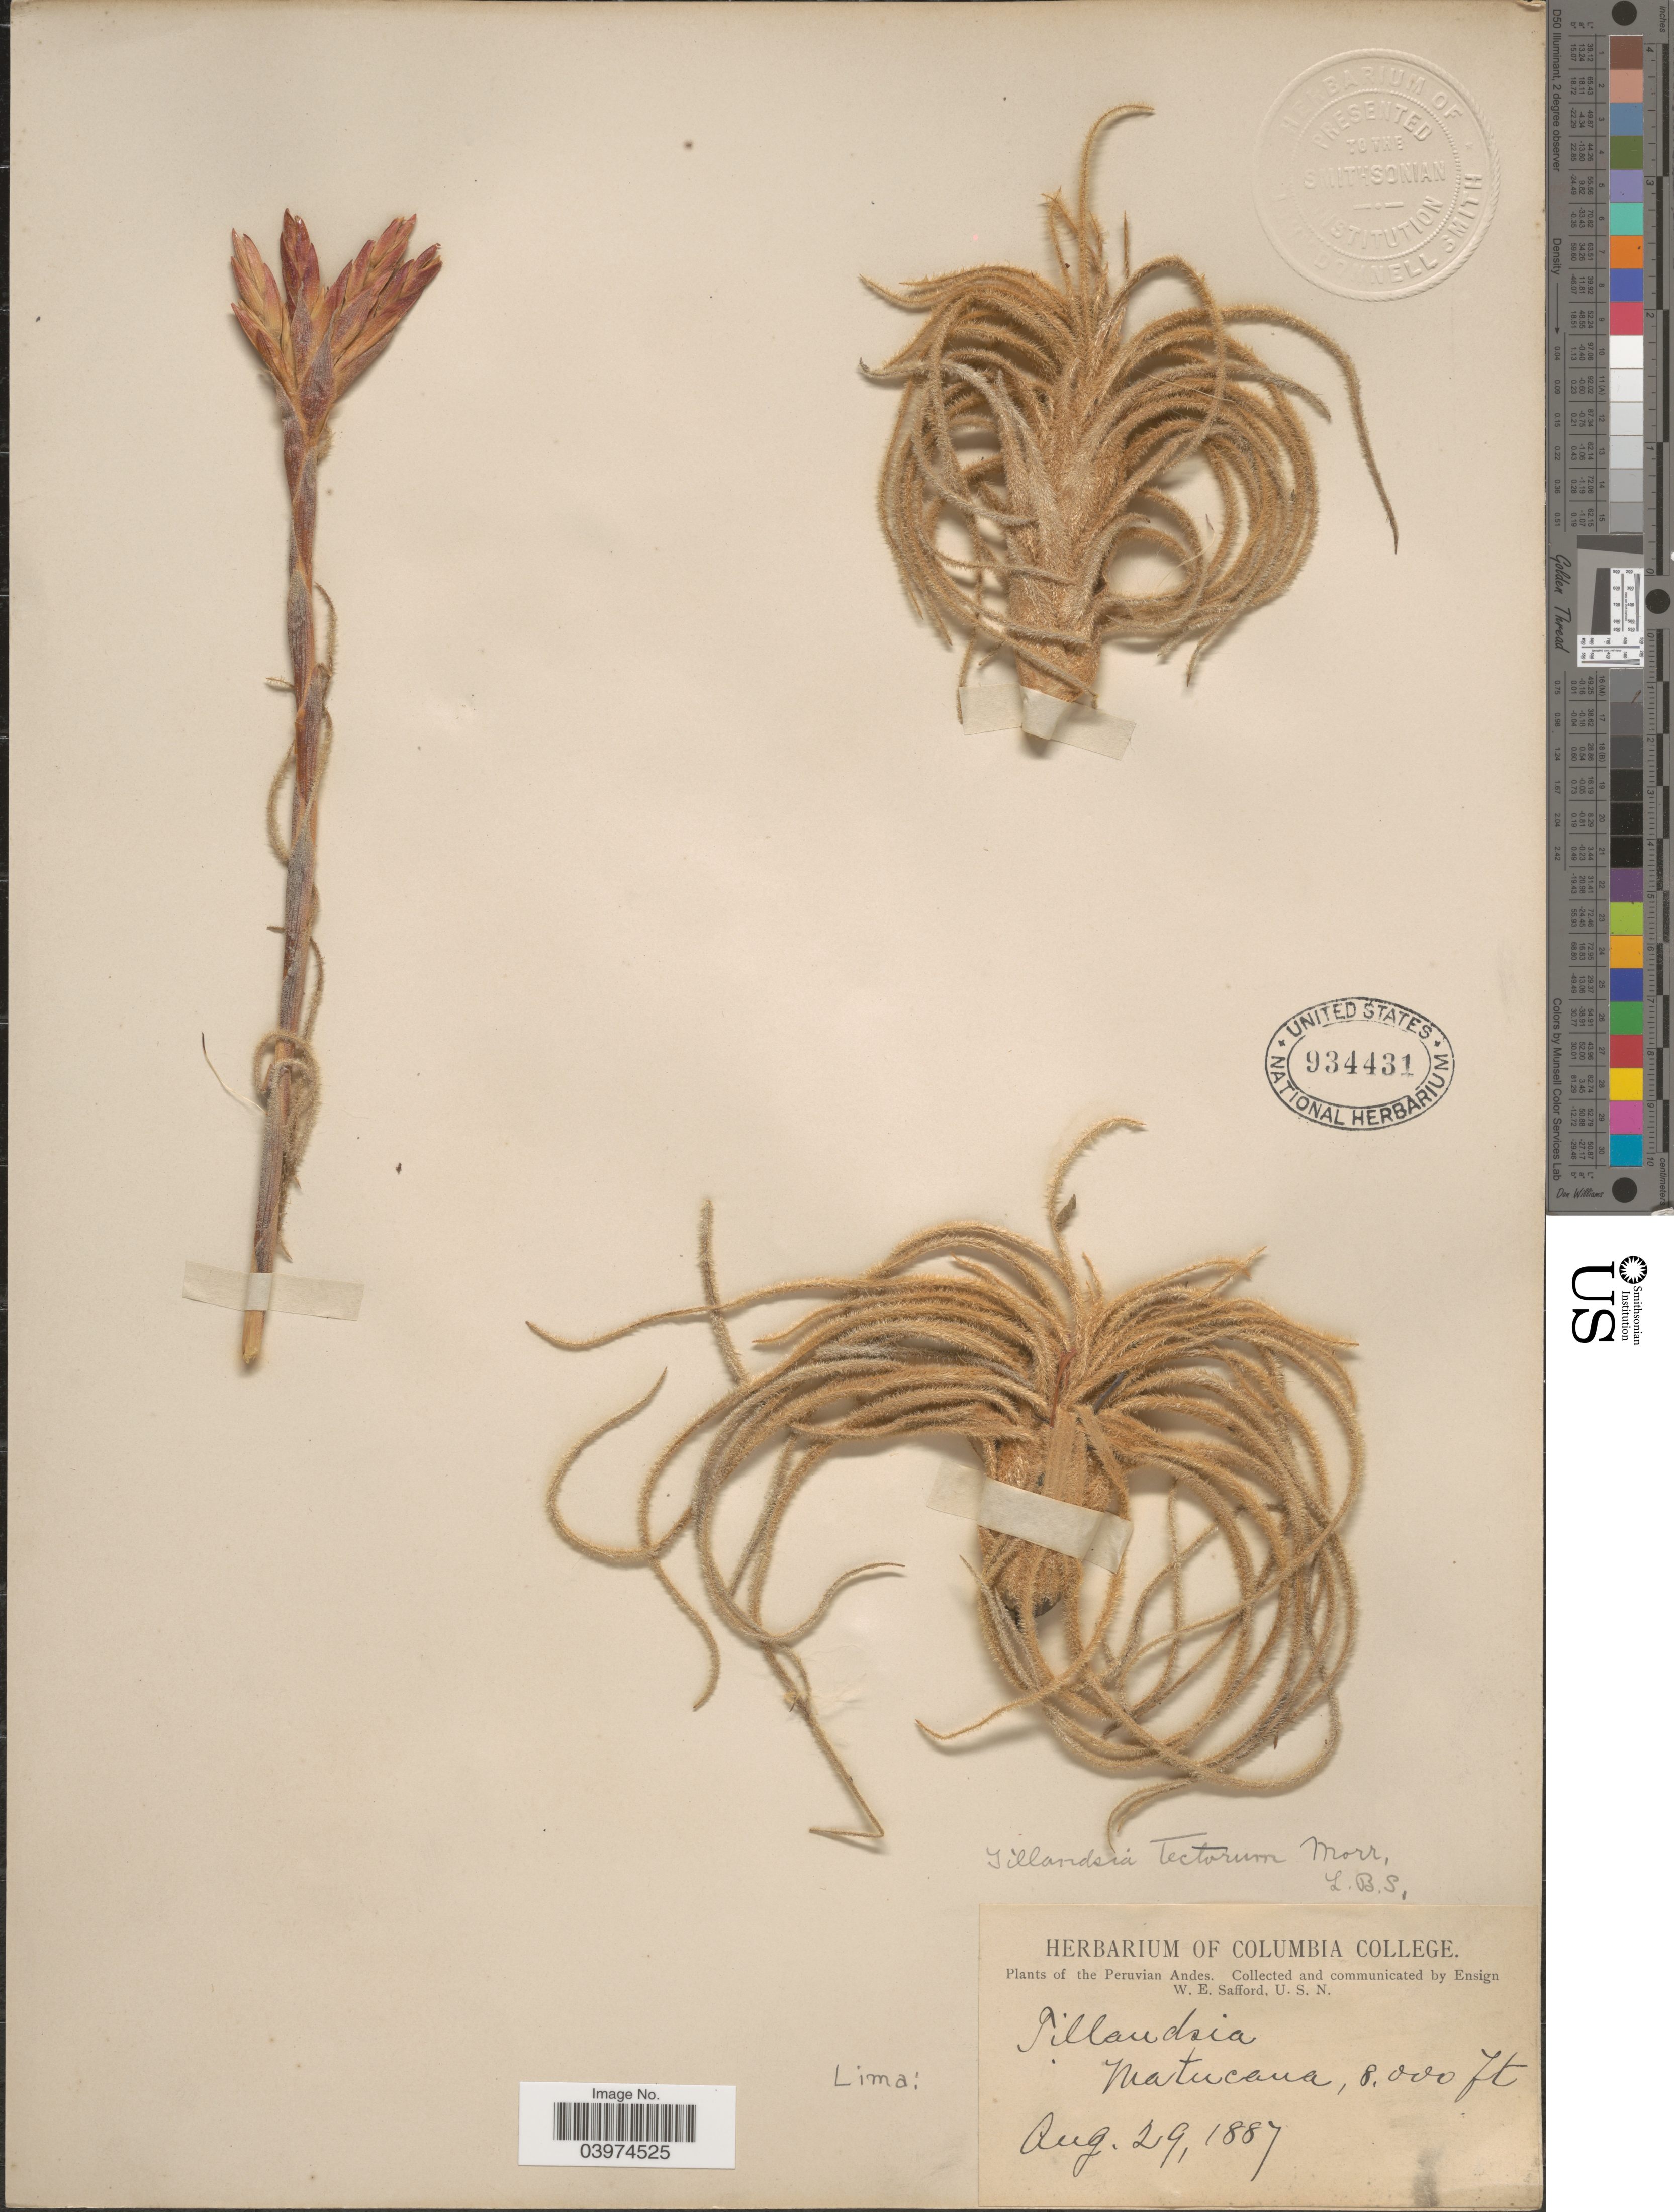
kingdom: Plantae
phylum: Tracheophyta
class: Liliopsida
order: Poales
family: Bromeliaceae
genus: Tillandsia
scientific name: Tillandsia tectorum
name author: É. Morren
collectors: W. E. Safford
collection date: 1887-08-29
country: Peru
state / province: Lima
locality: The Peruvian Andes. Matucana.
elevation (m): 2438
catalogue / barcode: US 934431